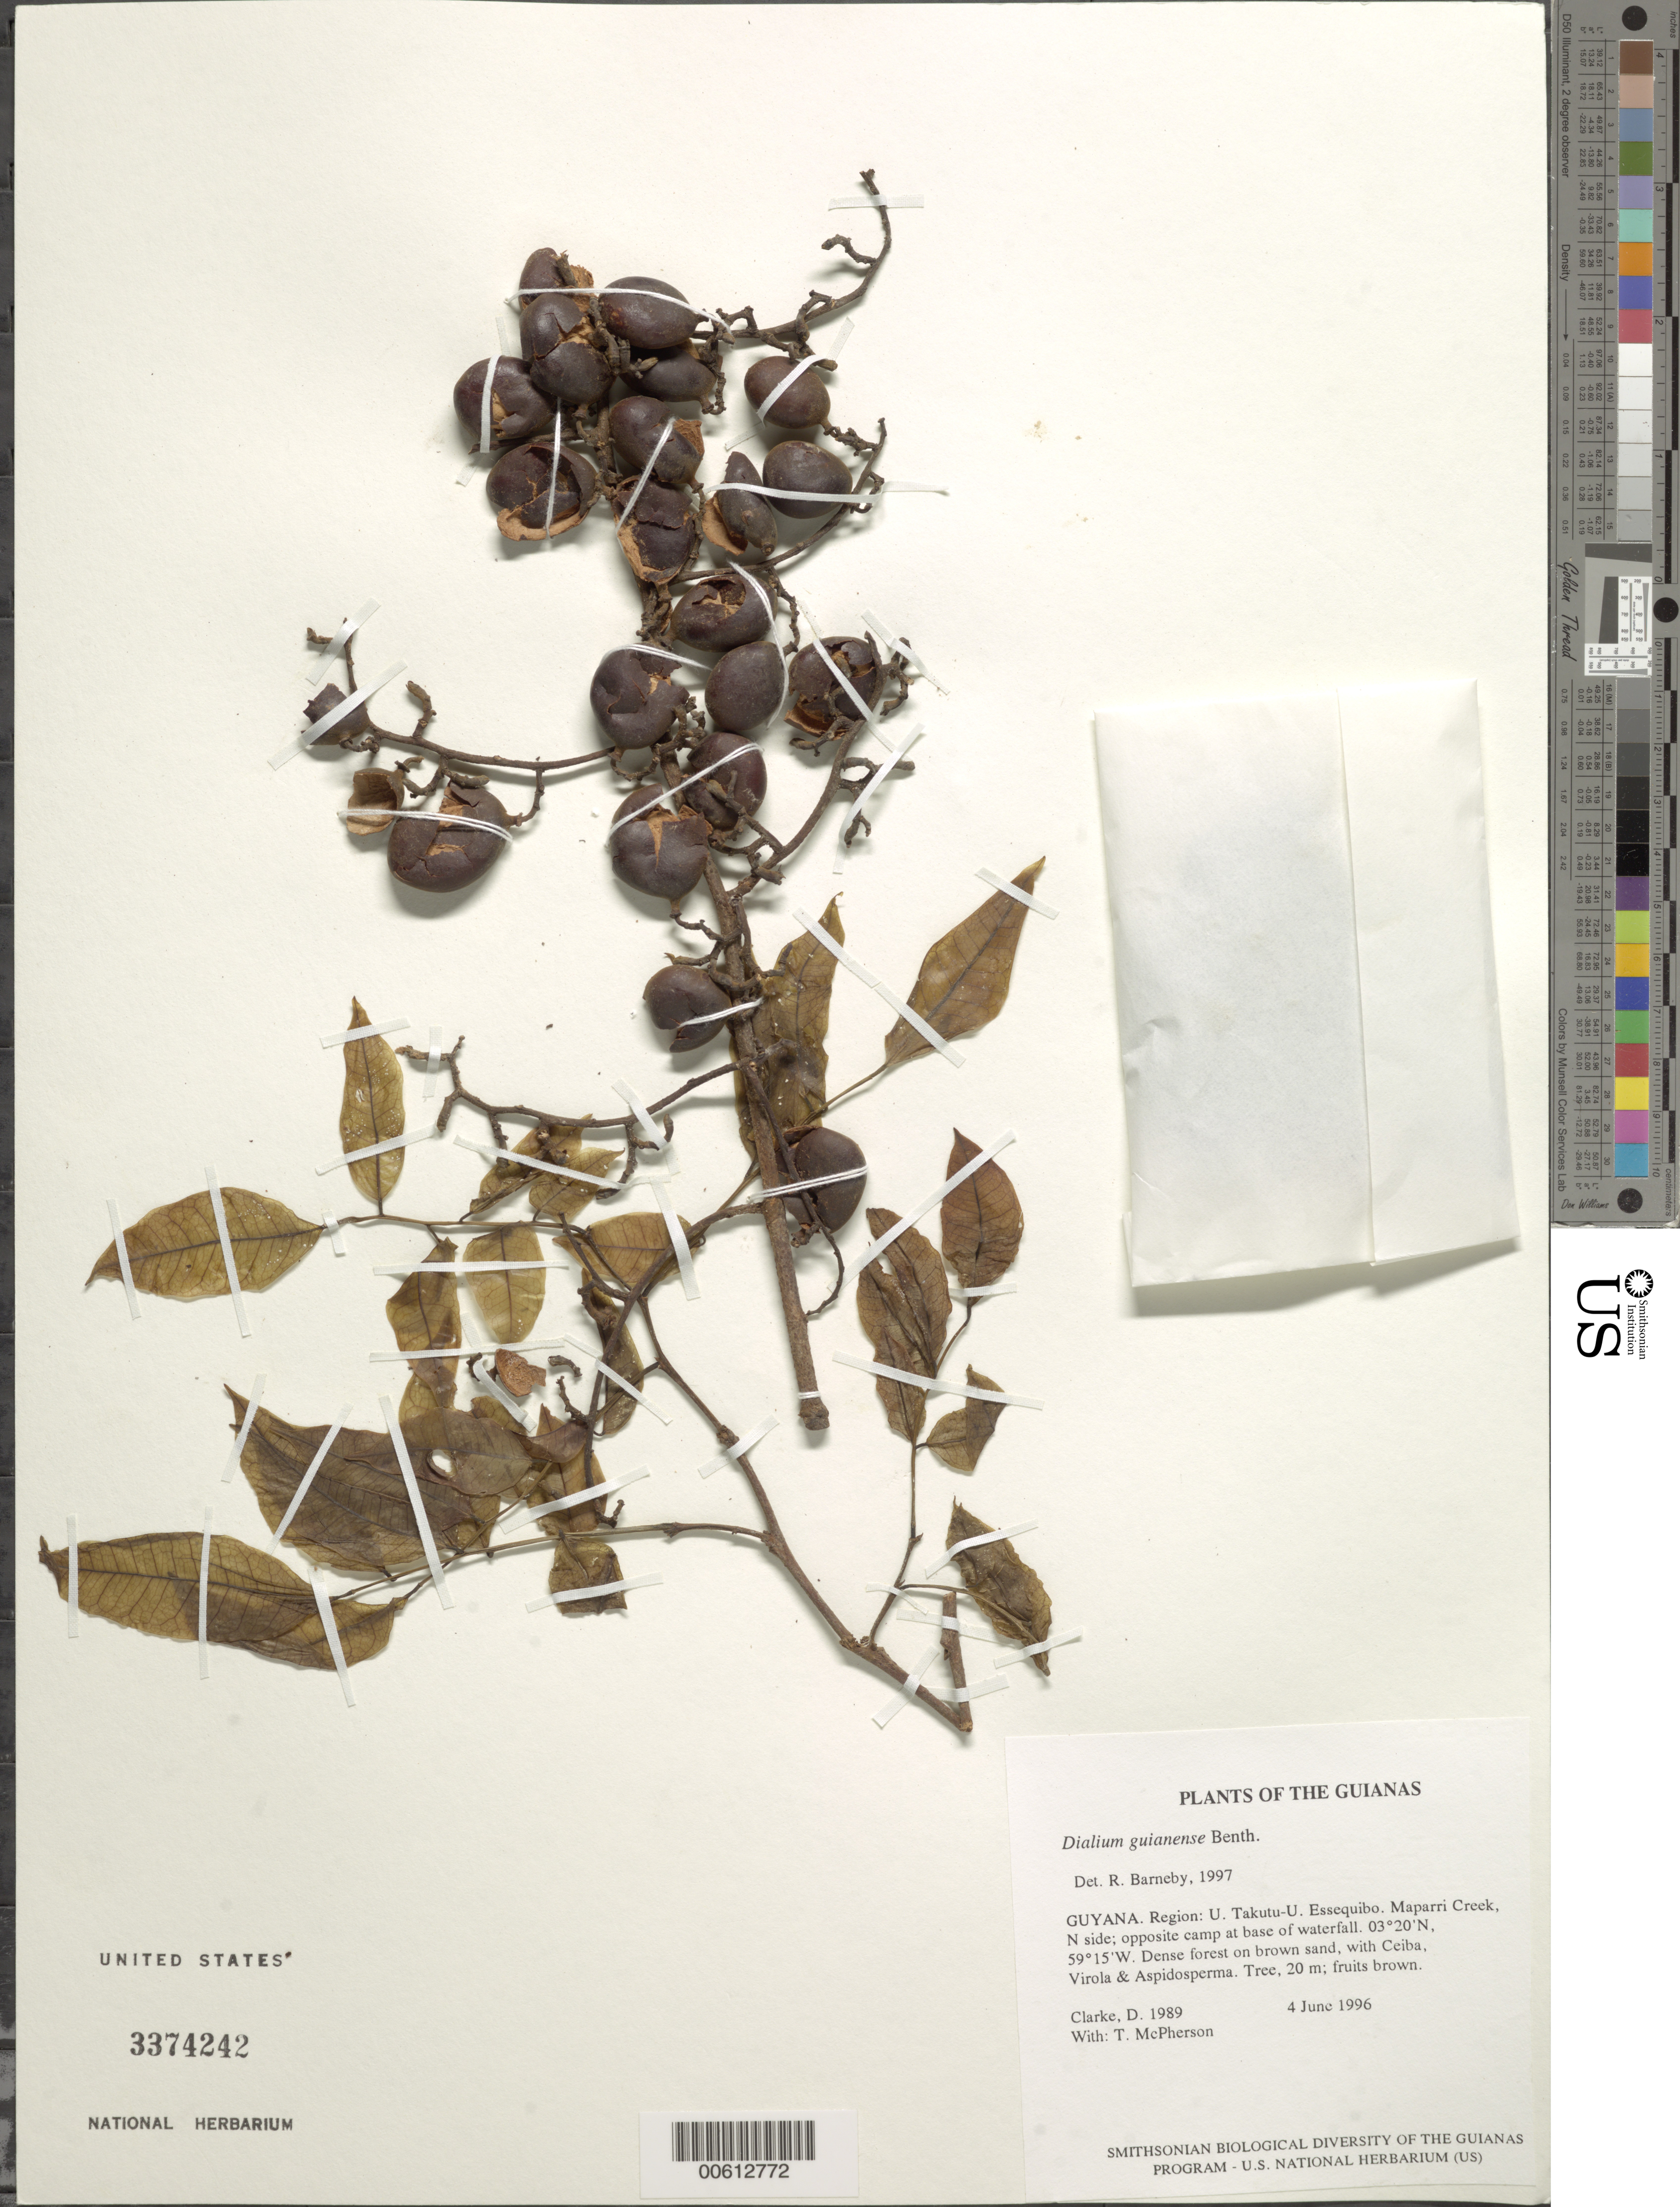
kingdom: Plantae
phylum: Tracheophyta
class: Magnoliopsida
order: Fabales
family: Fabaceae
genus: Dialium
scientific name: Dialium guianense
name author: (Aubl.) Sandwith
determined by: Barneby, Rupert C., (NY)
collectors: H. D. Clarke & T. McPherson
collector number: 1989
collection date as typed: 5 June 1996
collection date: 1996-06-05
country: Guyana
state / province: U. Takutu-U. Essequibo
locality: Maparri Creek, N side; opposite camp at base of waterfall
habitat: Streamside vegetation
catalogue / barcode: US 3374242